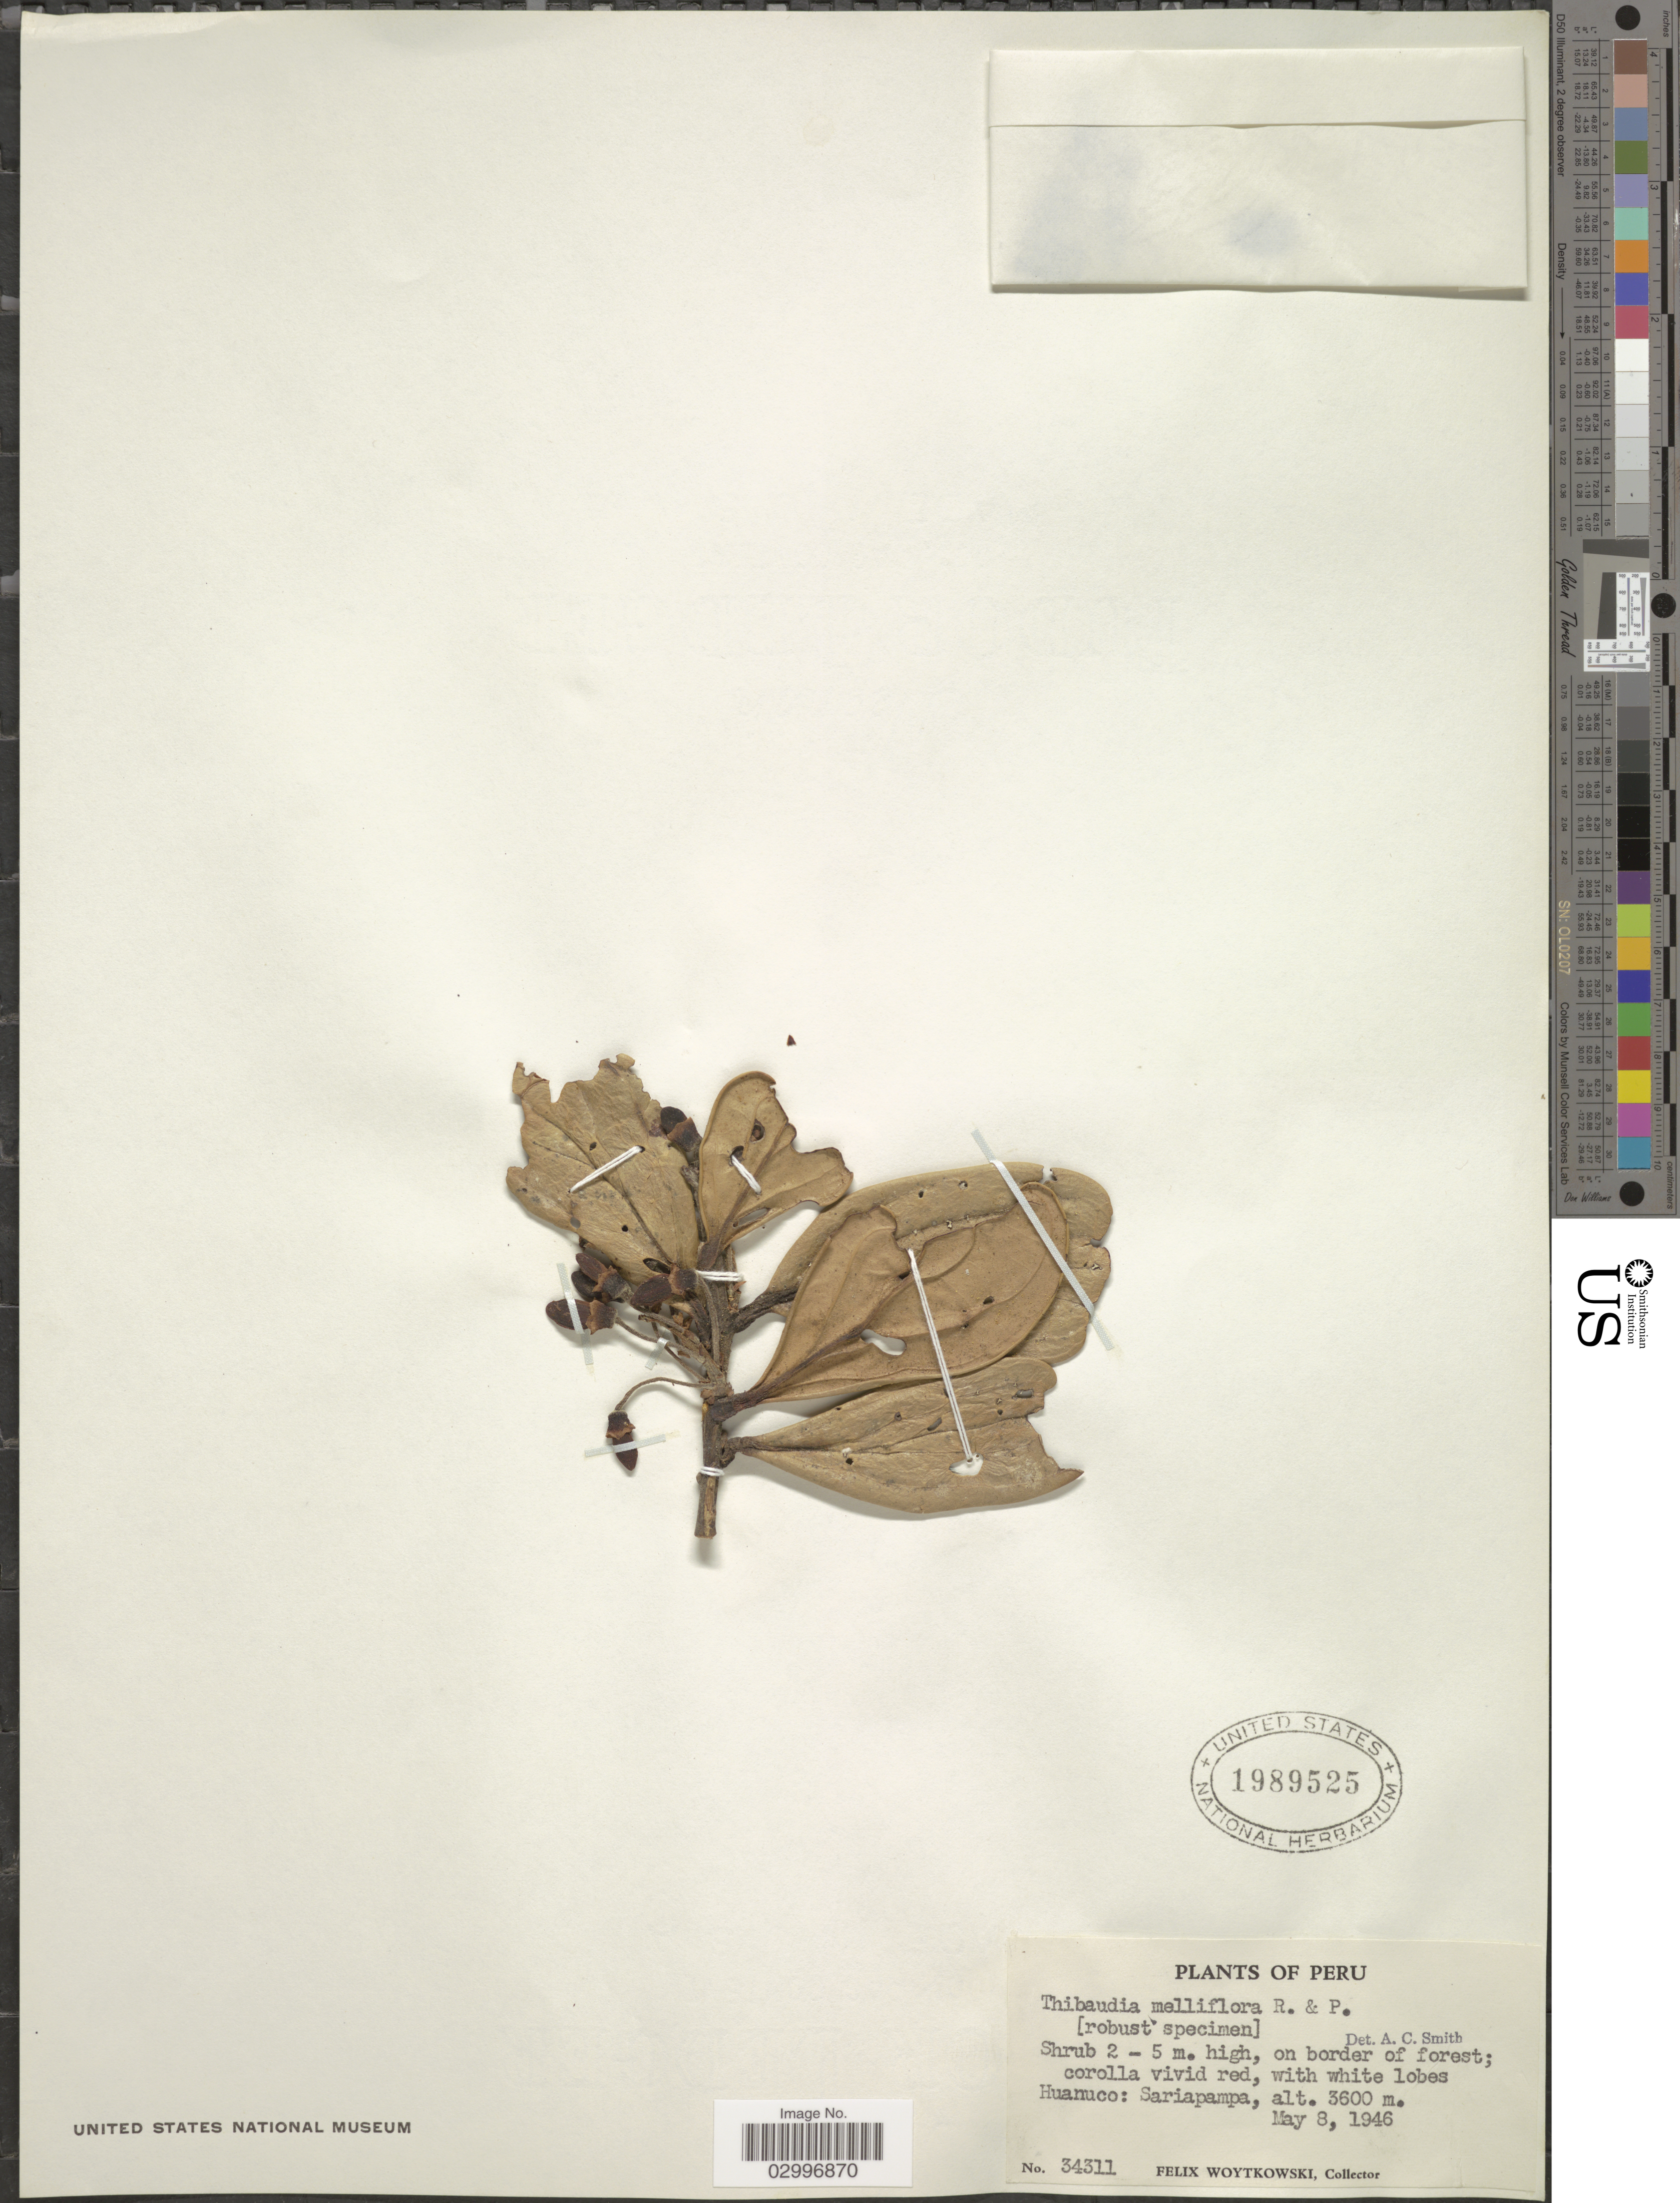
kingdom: Plantae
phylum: Tracheophyta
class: Magnoliopsida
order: Ericales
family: Ericaceae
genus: Thibaudia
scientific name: Thibaudia mellifera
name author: Ruiz & Pav. ex J. St.-Hil.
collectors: F. Woytkowski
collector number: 34311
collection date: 1946-05-08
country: Peru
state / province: Huánuco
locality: Sariapampa.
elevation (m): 3600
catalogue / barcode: US 1989525